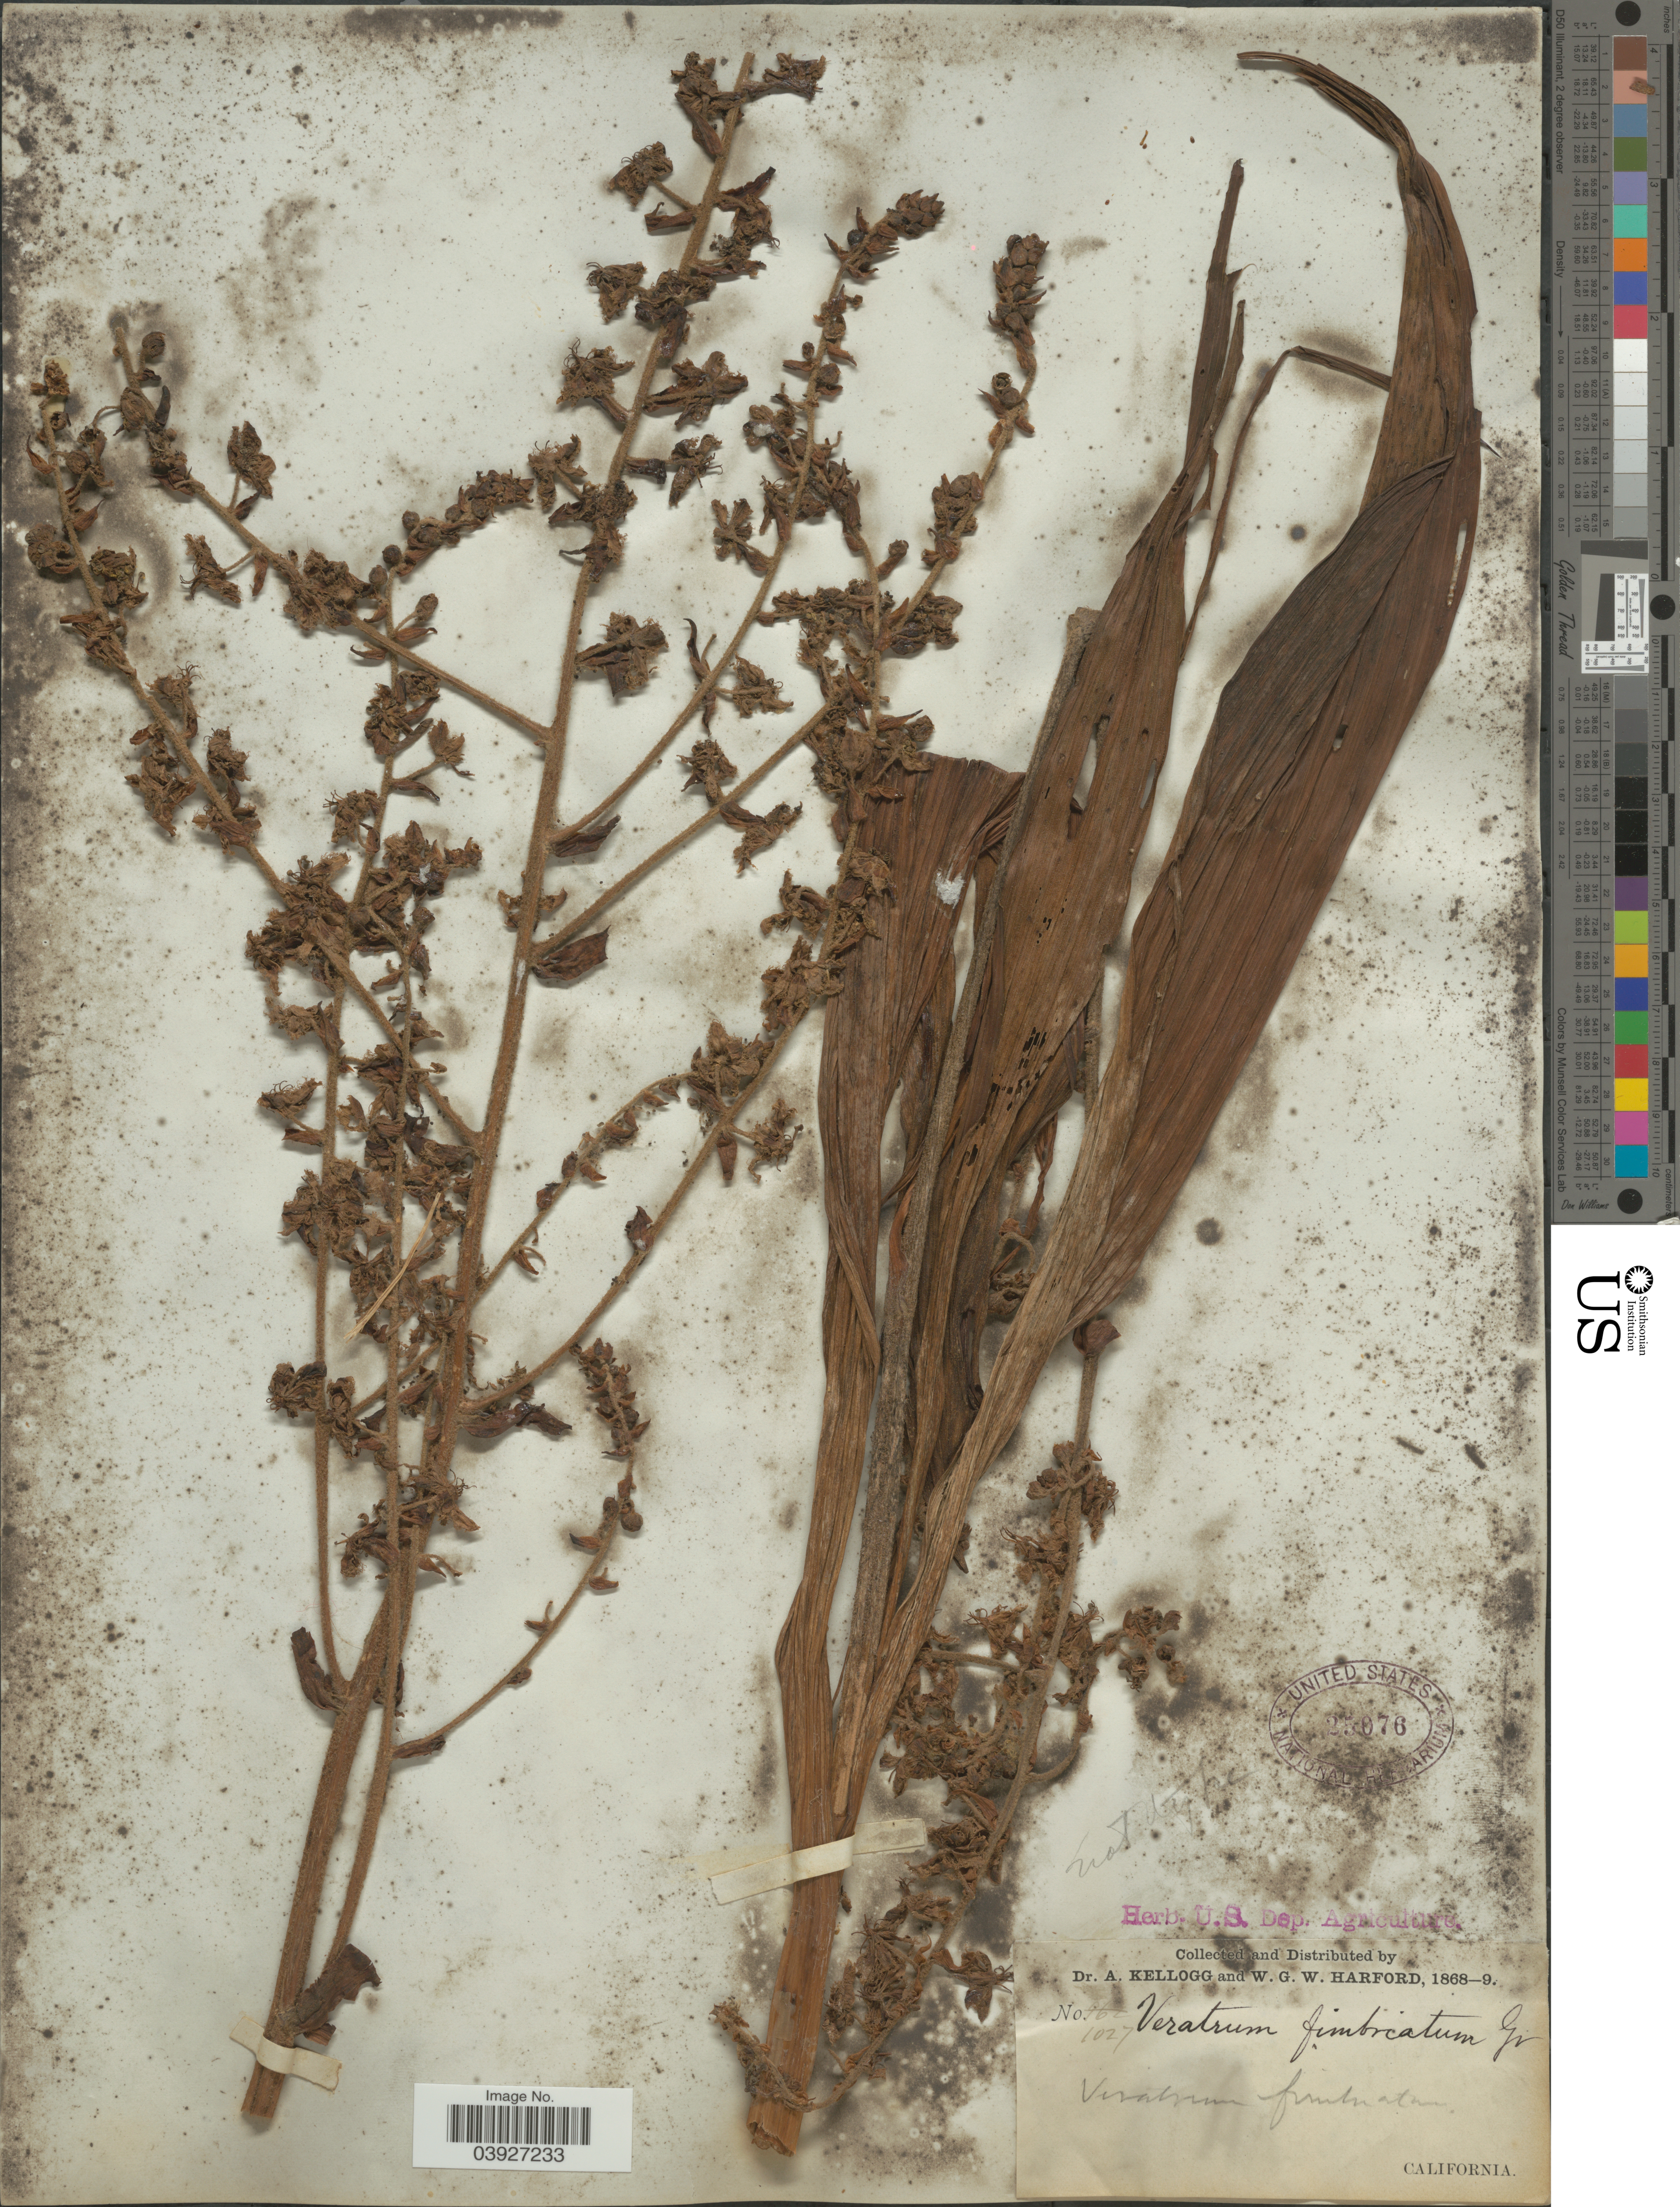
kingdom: Plantae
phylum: Tracheophyta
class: Liliopsida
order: Liliales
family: Melanthiaceae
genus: Veratrum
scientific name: Veratrum fimbriatum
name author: A. Gray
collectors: A. Kellogg & W. G. W. Harford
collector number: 1027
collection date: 1868/1869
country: United States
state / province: California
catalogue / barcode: US 25076